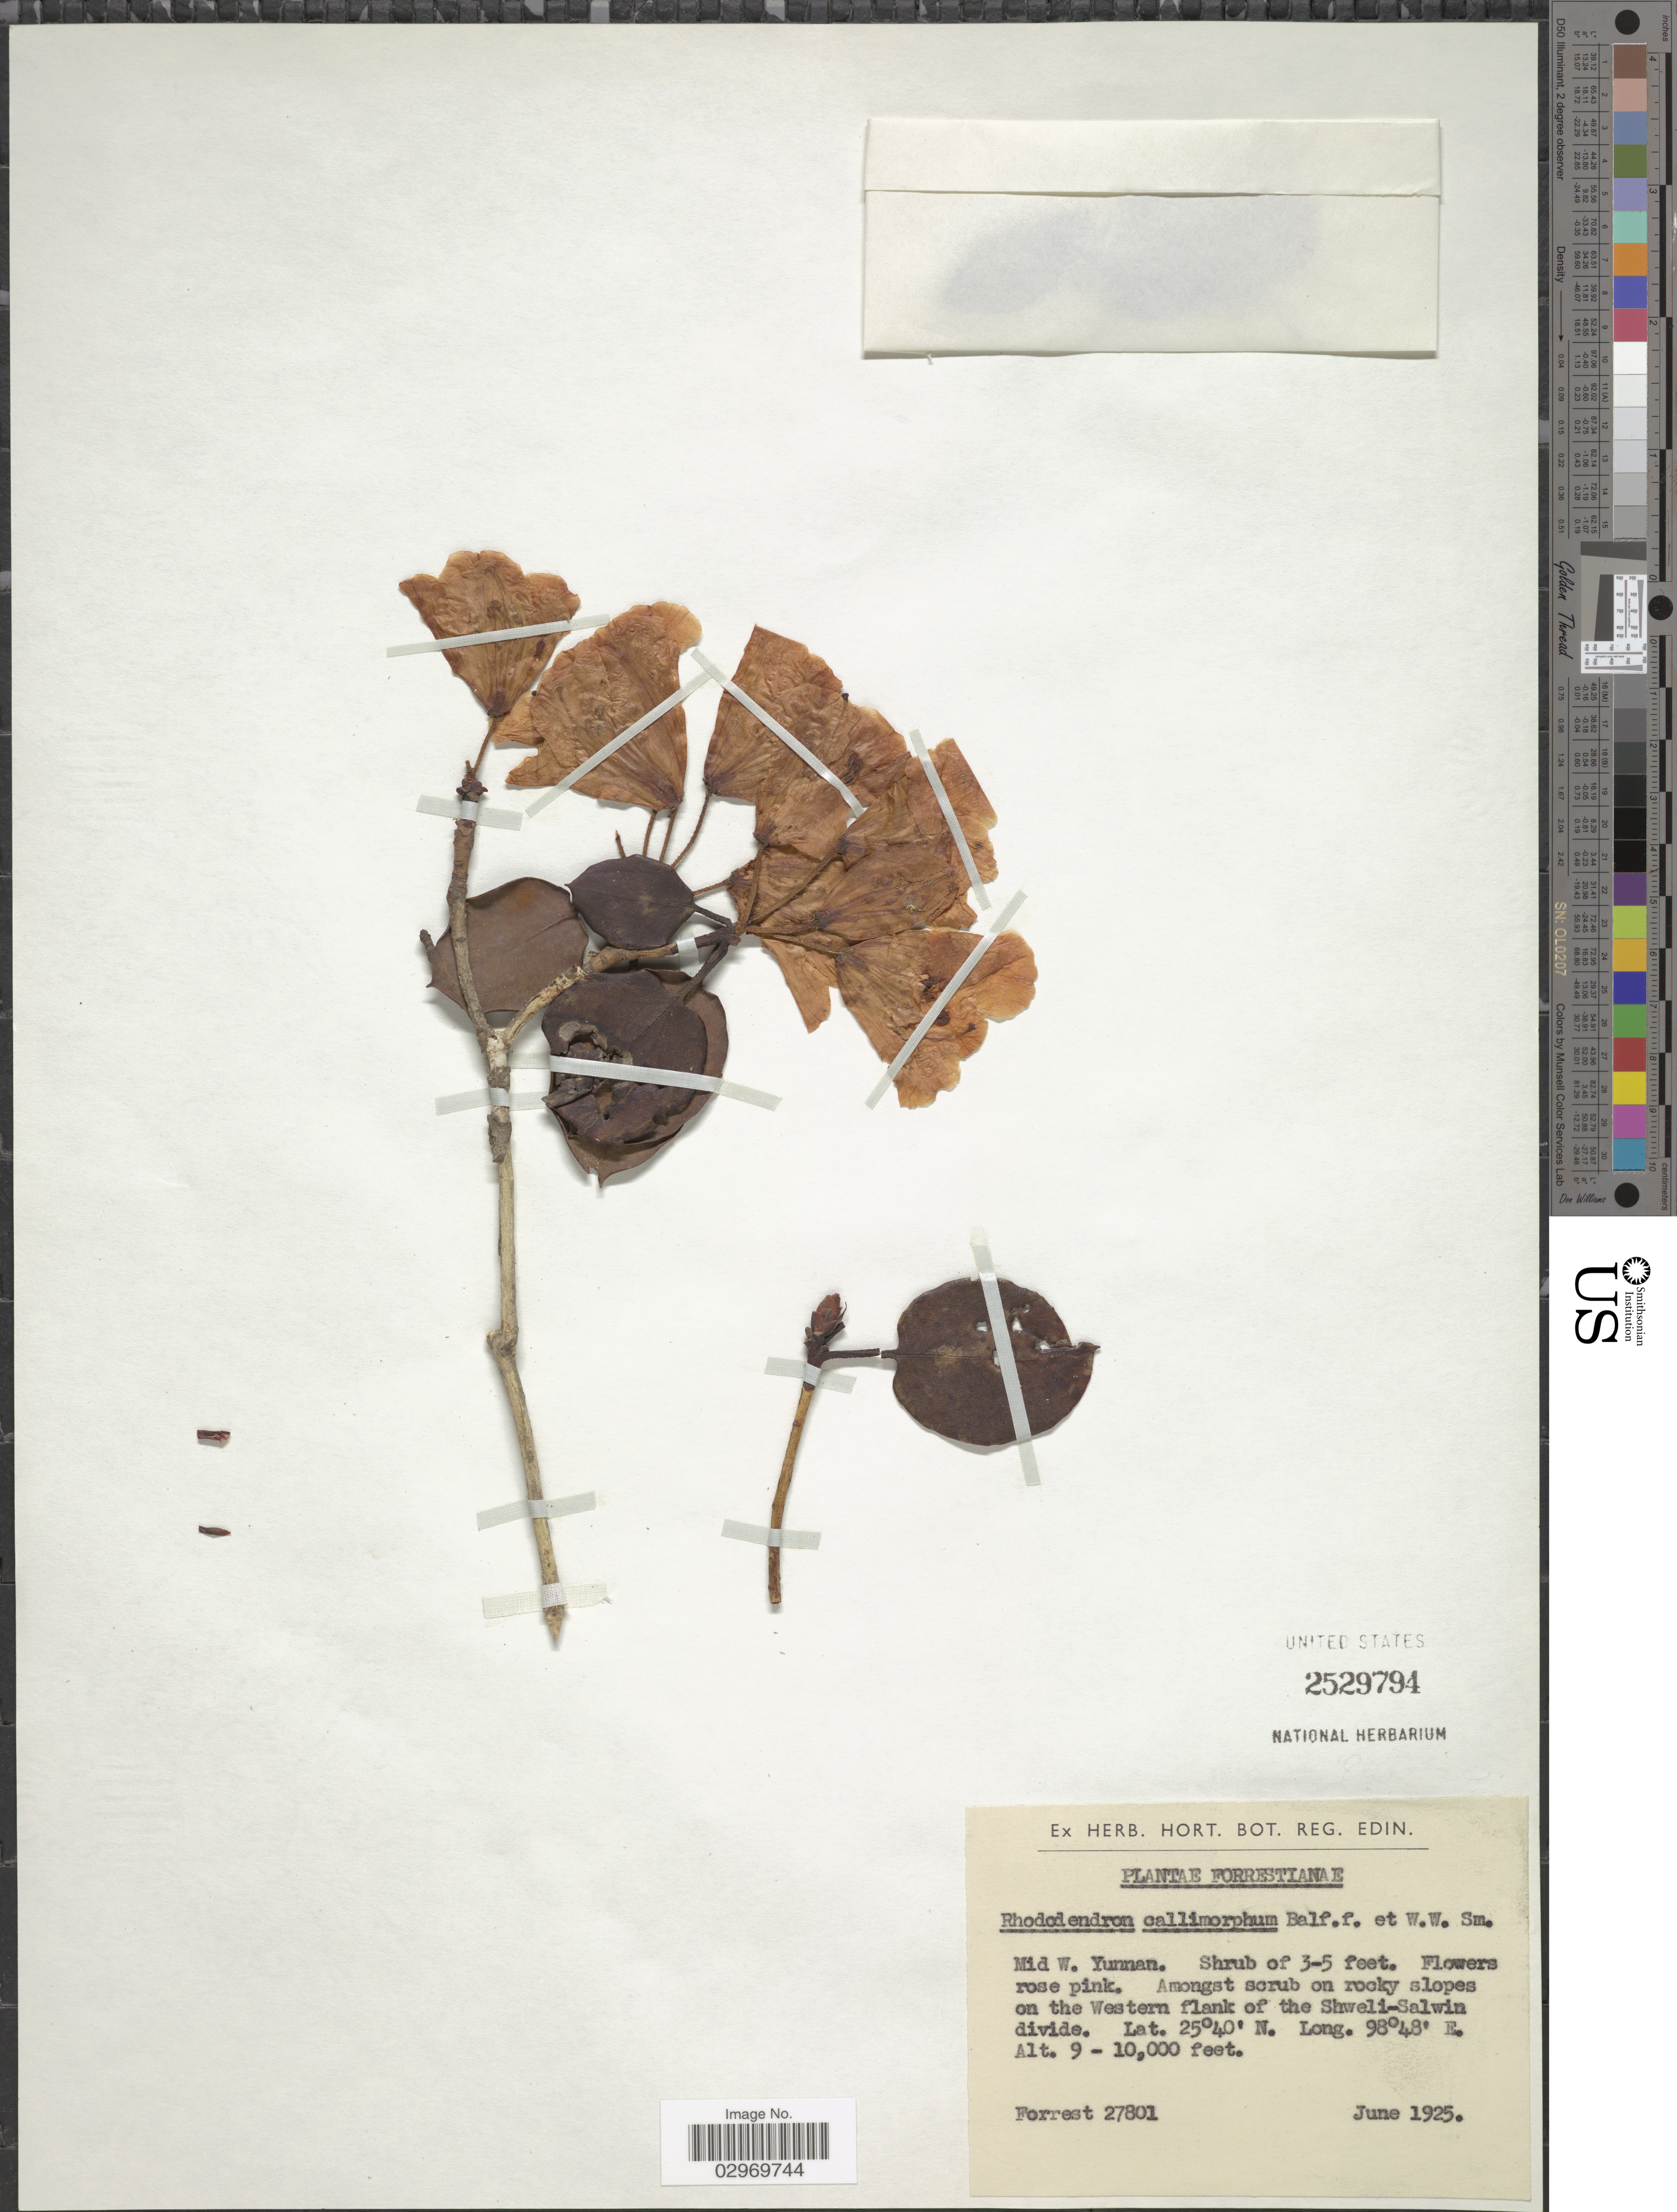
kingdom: Plantae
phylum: Tracheophyta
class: Magnoliopsida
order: Ericales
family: Ericaceae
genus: Rhododendron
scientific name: Rhododendron callimorphum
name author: Balf. f. & W.W. Sm.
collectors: -. Forrest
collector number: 27801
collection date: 1925-06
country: China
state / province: Yunnan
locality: Mid W. Yunnan. Amongst scrub on rocky slopes on the Western flank of the Shweli-Salwin divide.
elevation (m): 2743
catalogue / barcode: US 2529794